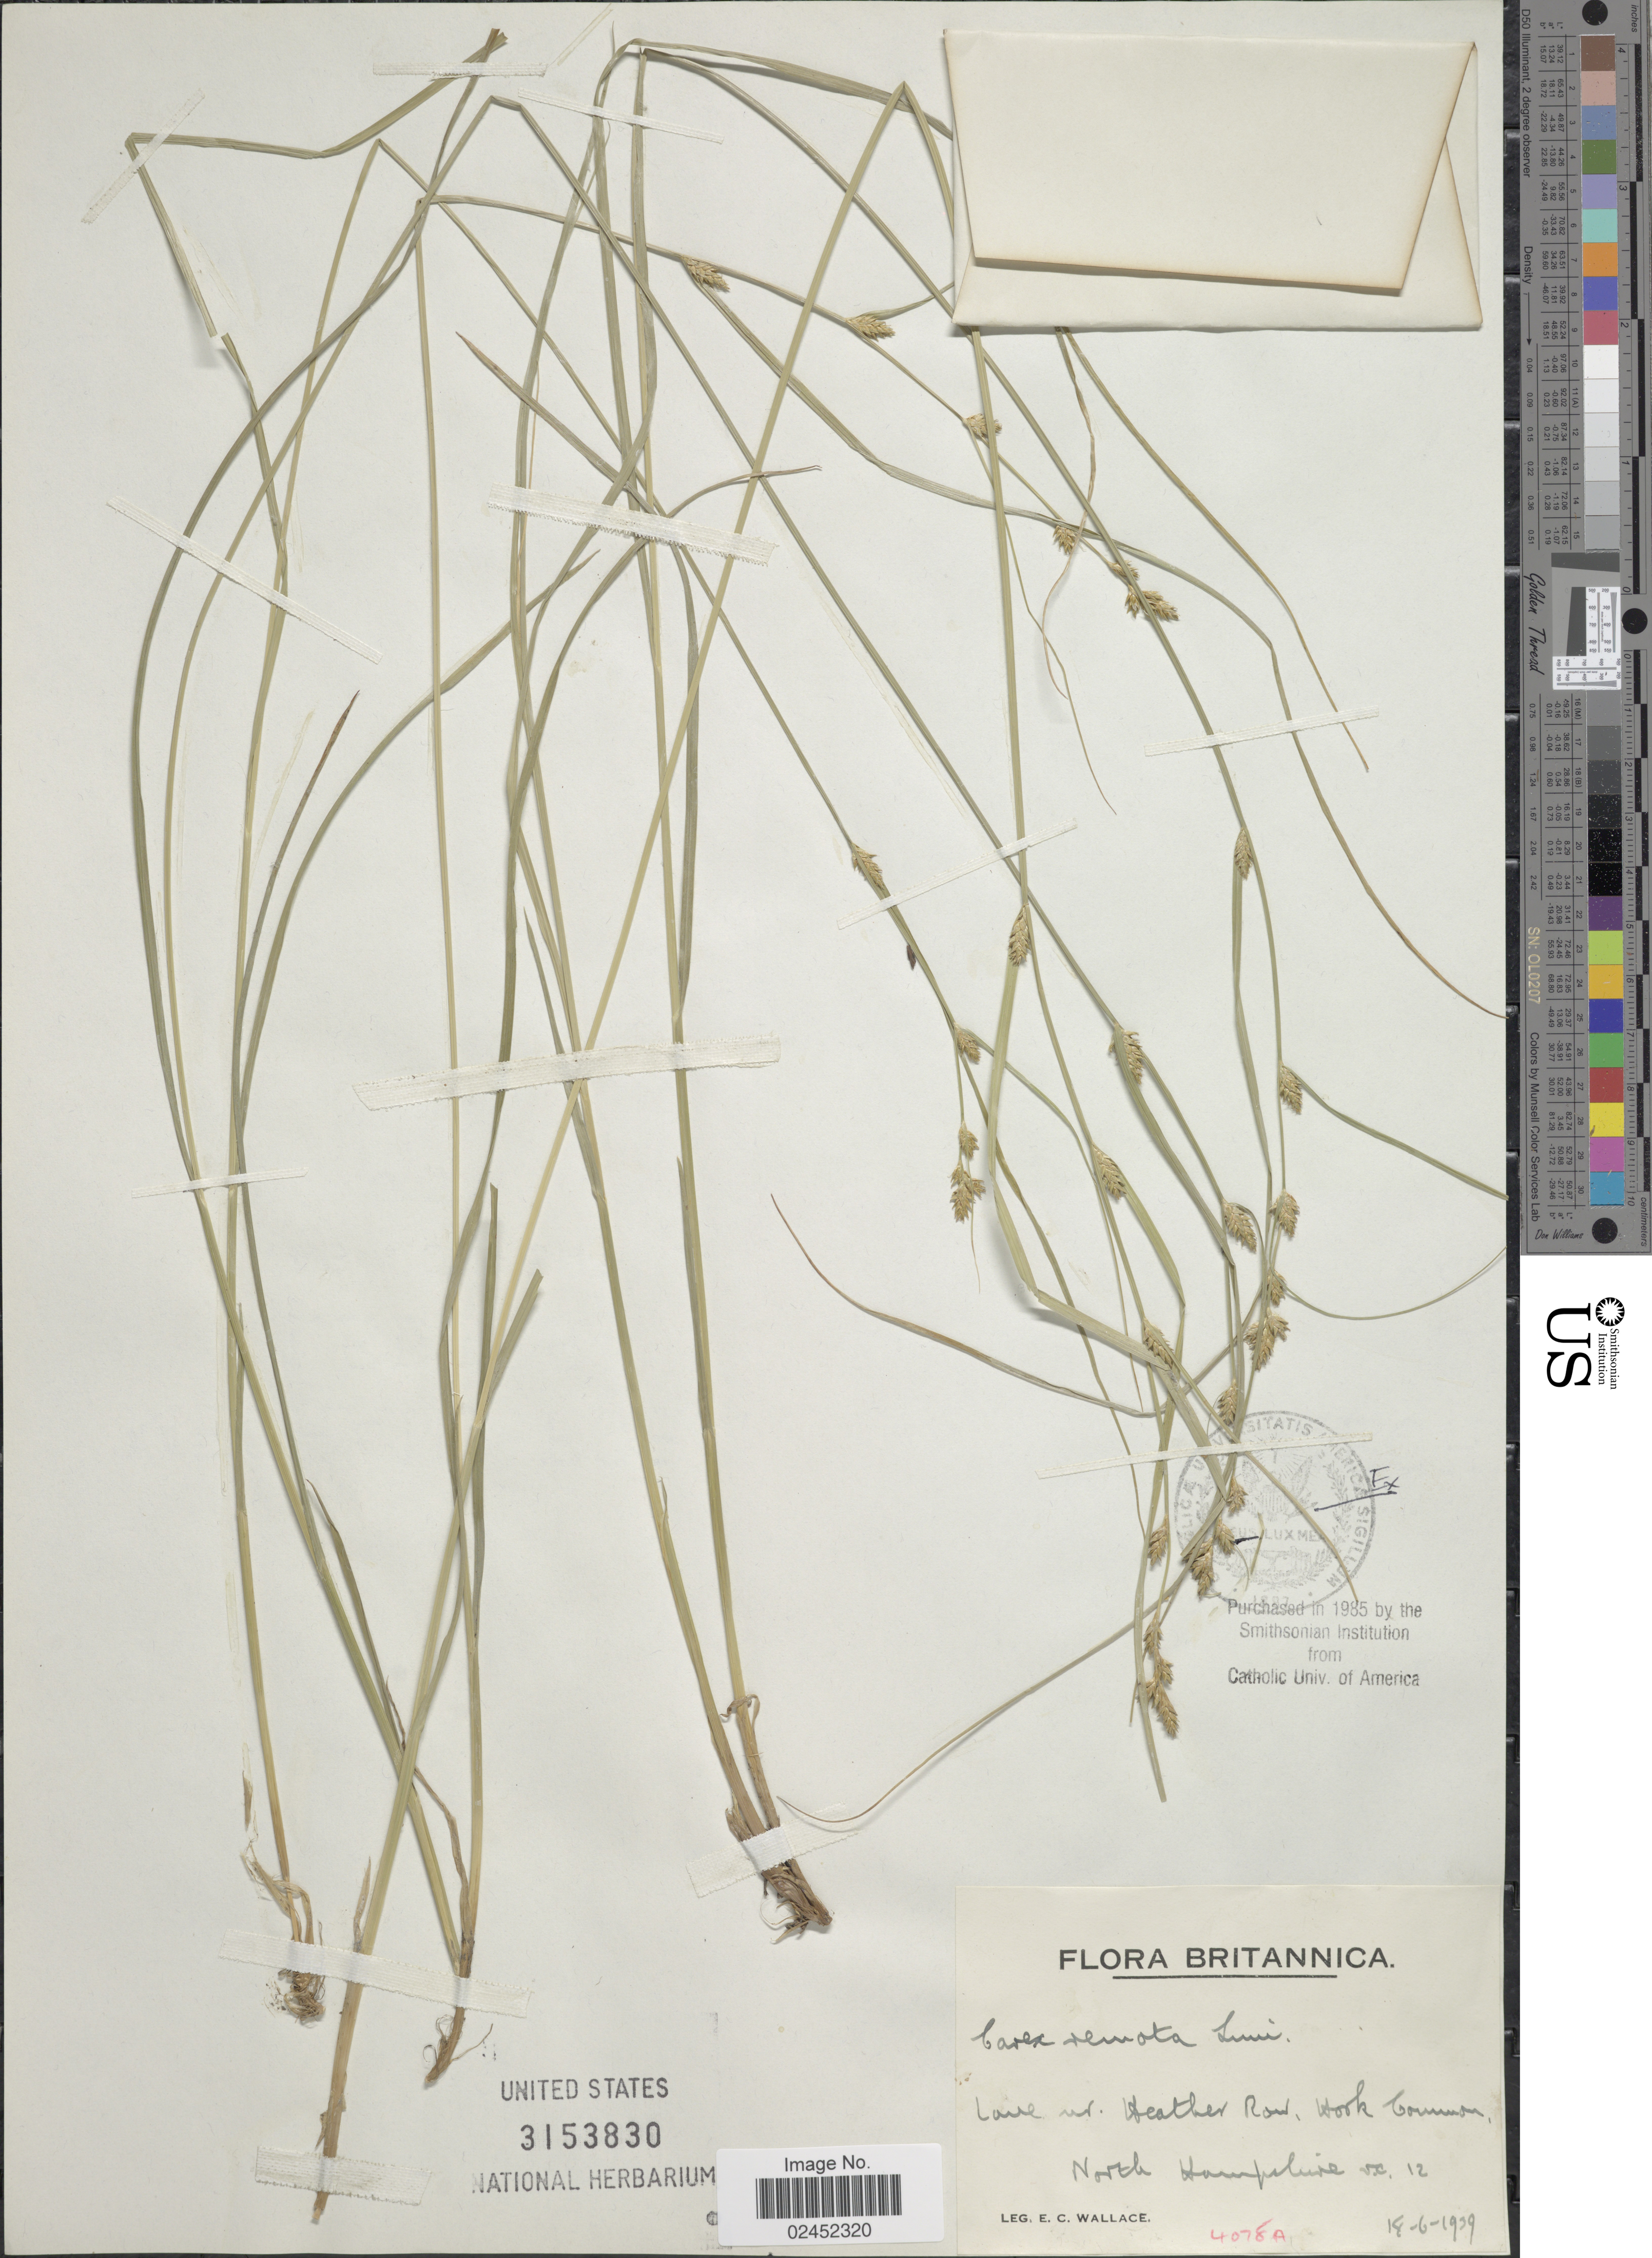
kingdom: Plantae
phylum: Tracheophyta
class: Liliopsida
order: Poales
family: Cyperaceae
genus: Carex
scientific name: Carex remota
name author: L.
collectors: E. C. Wallace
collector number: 4078A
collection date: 1939-06-18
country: United Kingdom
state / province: England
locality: Britannica. Lane nr. Heather Row. Hook Common, North Hampshire, vc. 12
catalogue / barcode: US 3153830